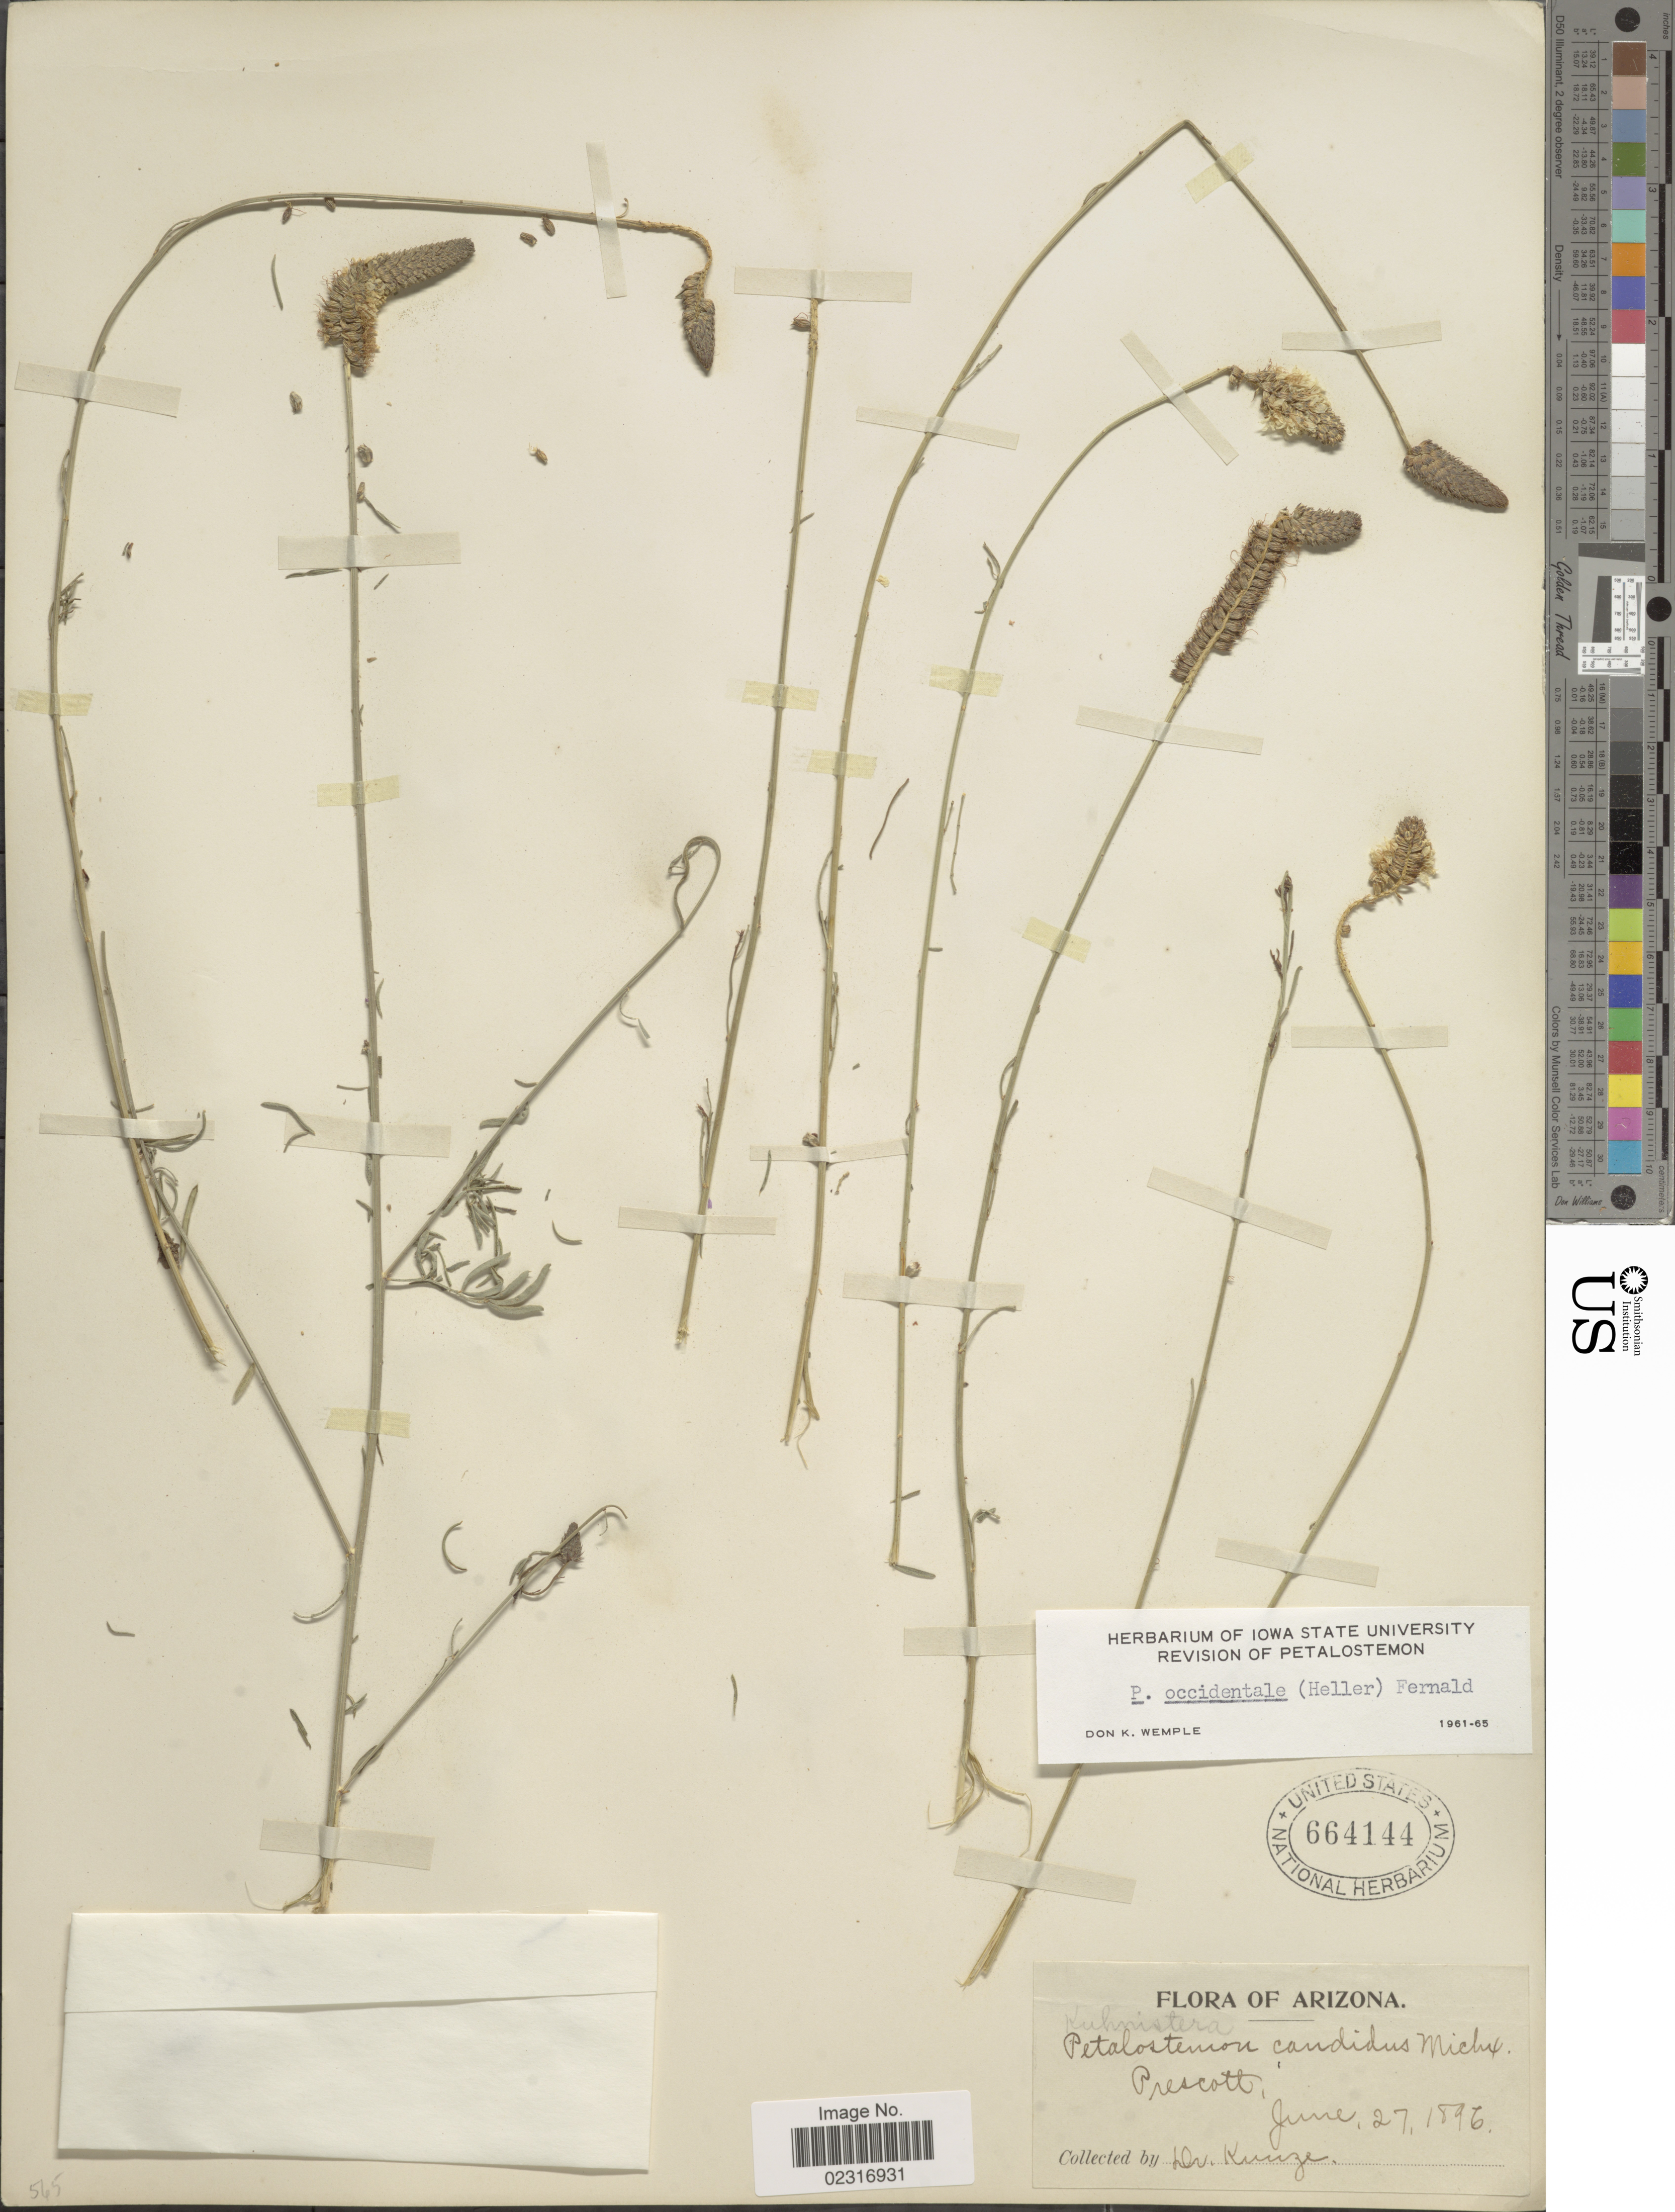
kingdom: Plantae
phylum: Tracheophyta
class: Magnoliopsida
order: Fabales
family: Fabaceae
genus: Dalea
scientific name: Dalea candida var. oligophylla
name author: (Torr) Shinners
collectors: -- Kunze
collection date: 1896-06-27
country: United States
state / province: Arizona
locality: Prescott.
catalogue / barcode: US 664144